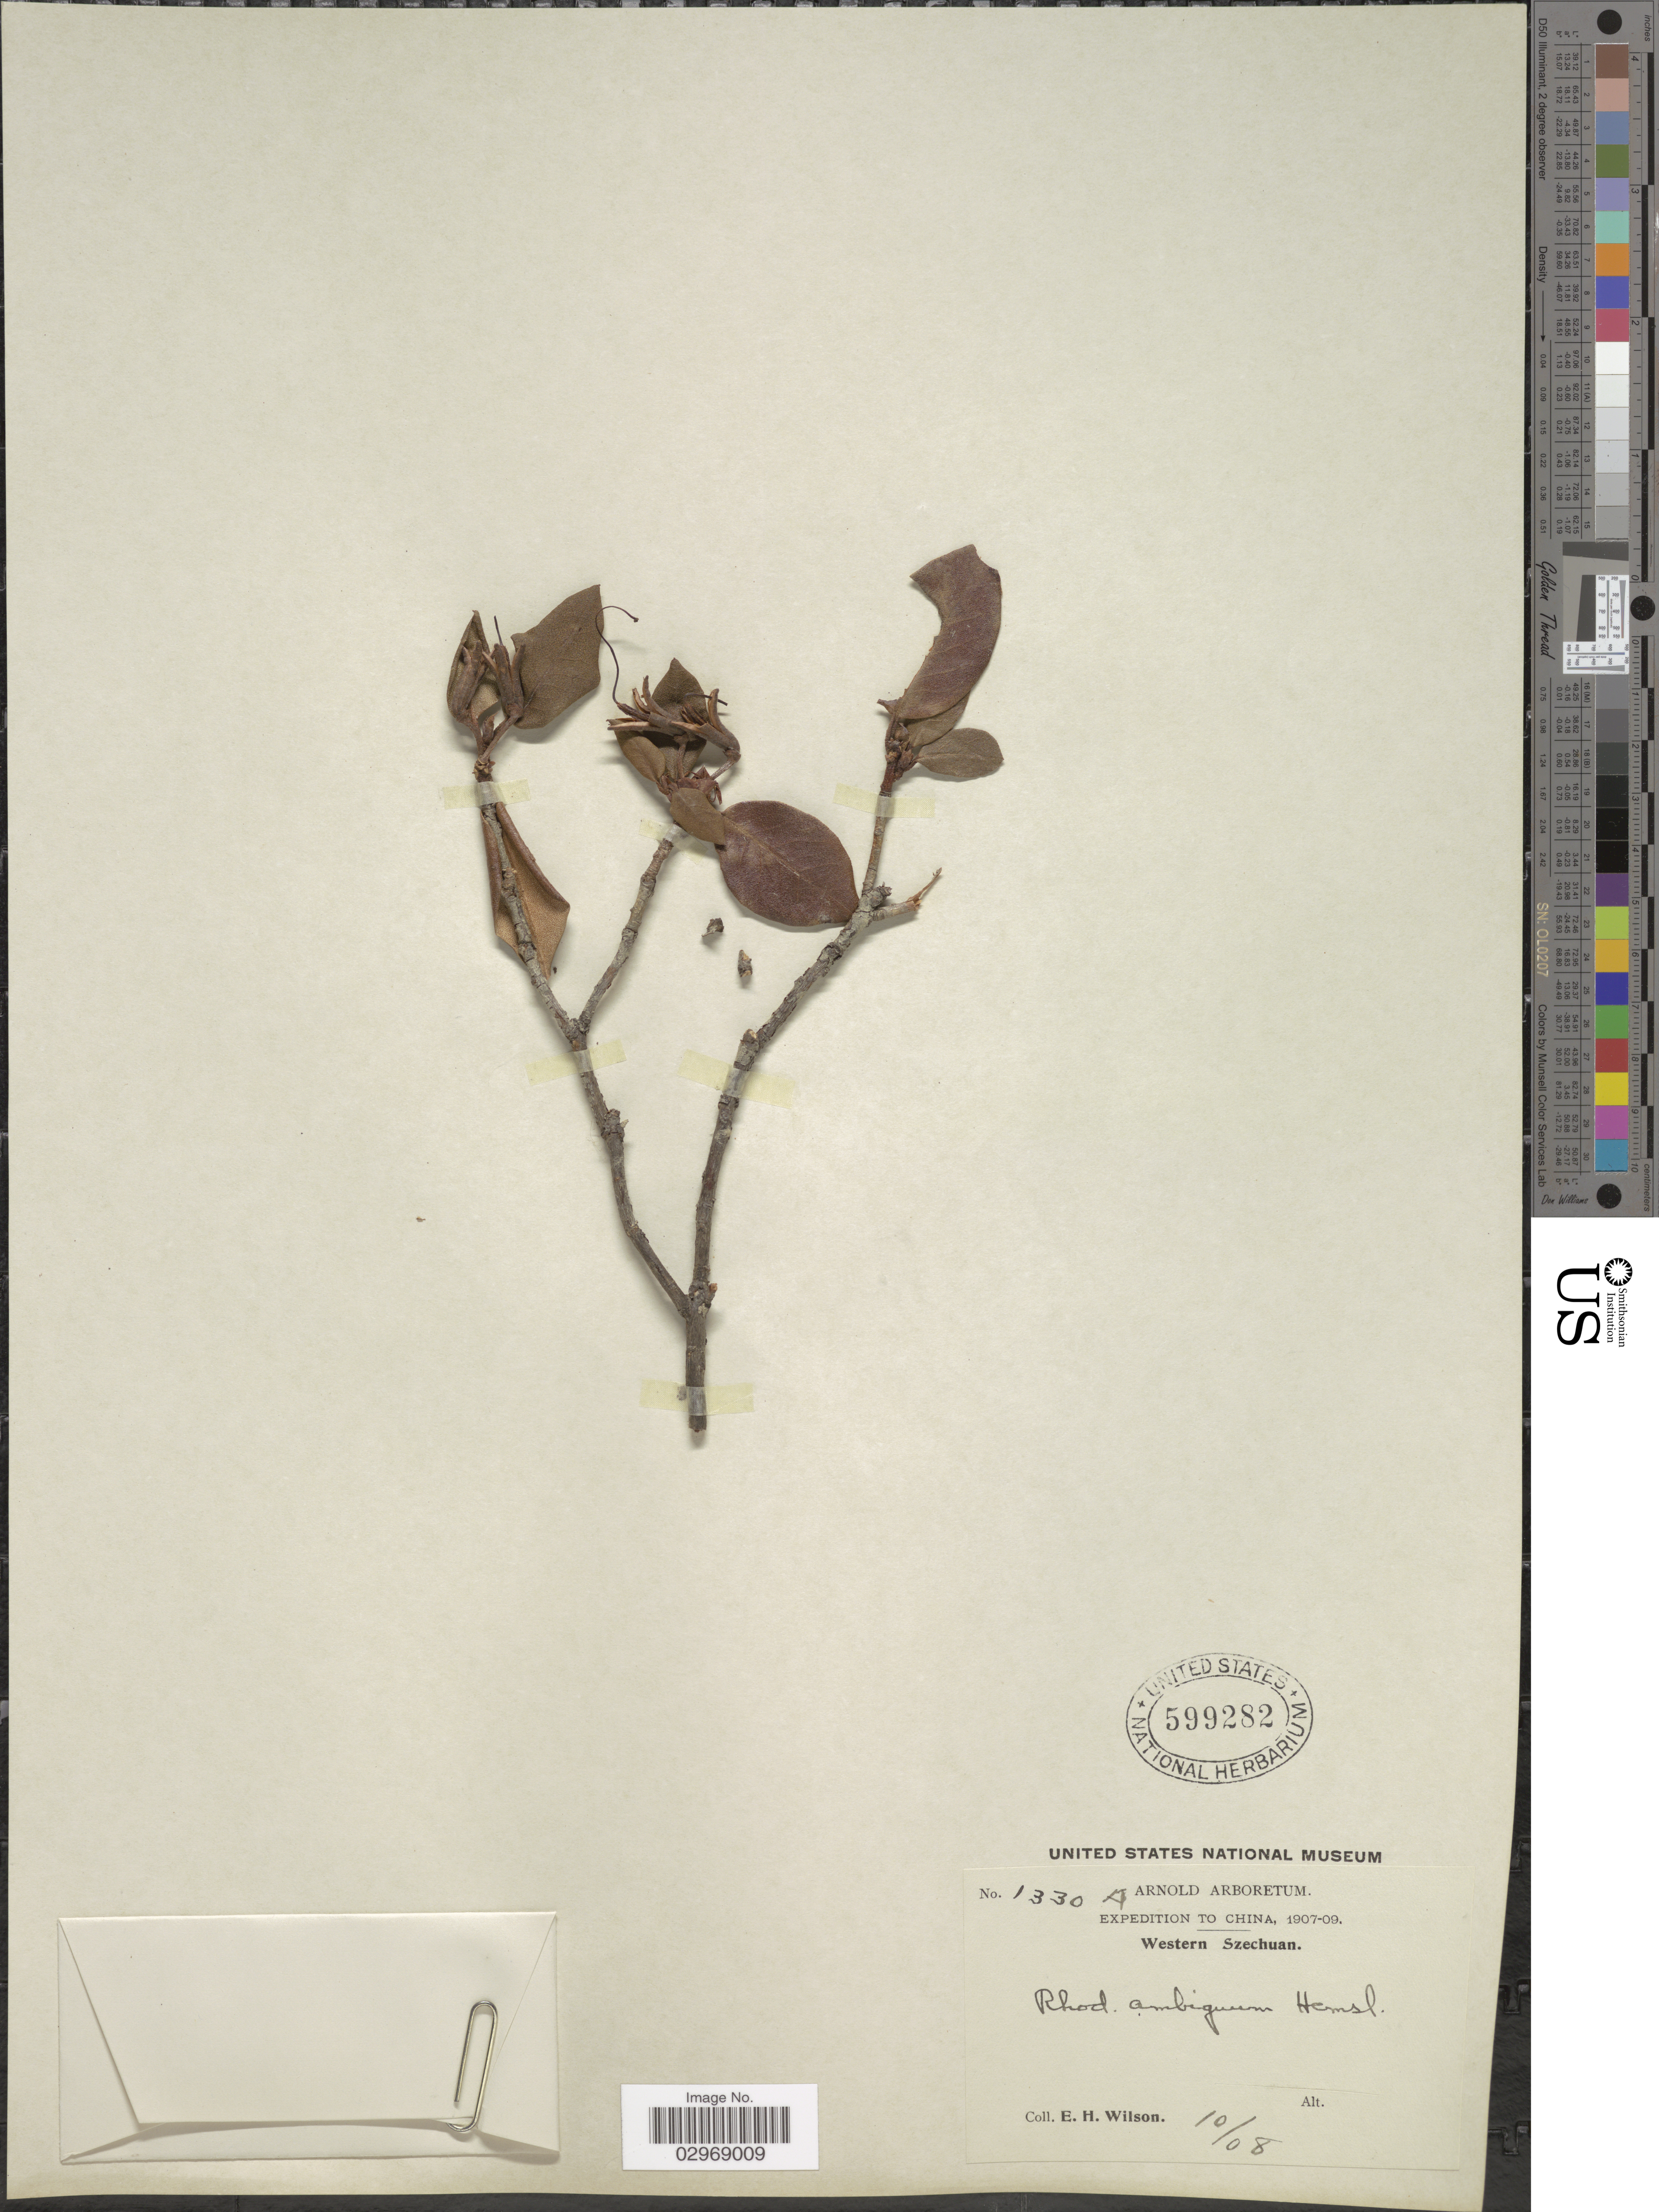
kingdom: Plantae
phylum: Tracheophyta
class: Magnoliopsida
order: Ericales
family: Ericaceae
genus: Rhododendron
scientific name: Rhododendron ambiguum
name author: Hemsl.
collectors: E. Wilson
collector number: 1330A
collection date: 1908-10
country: China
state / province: Sichuan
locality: Western Szechuan.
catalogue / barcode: US 599282